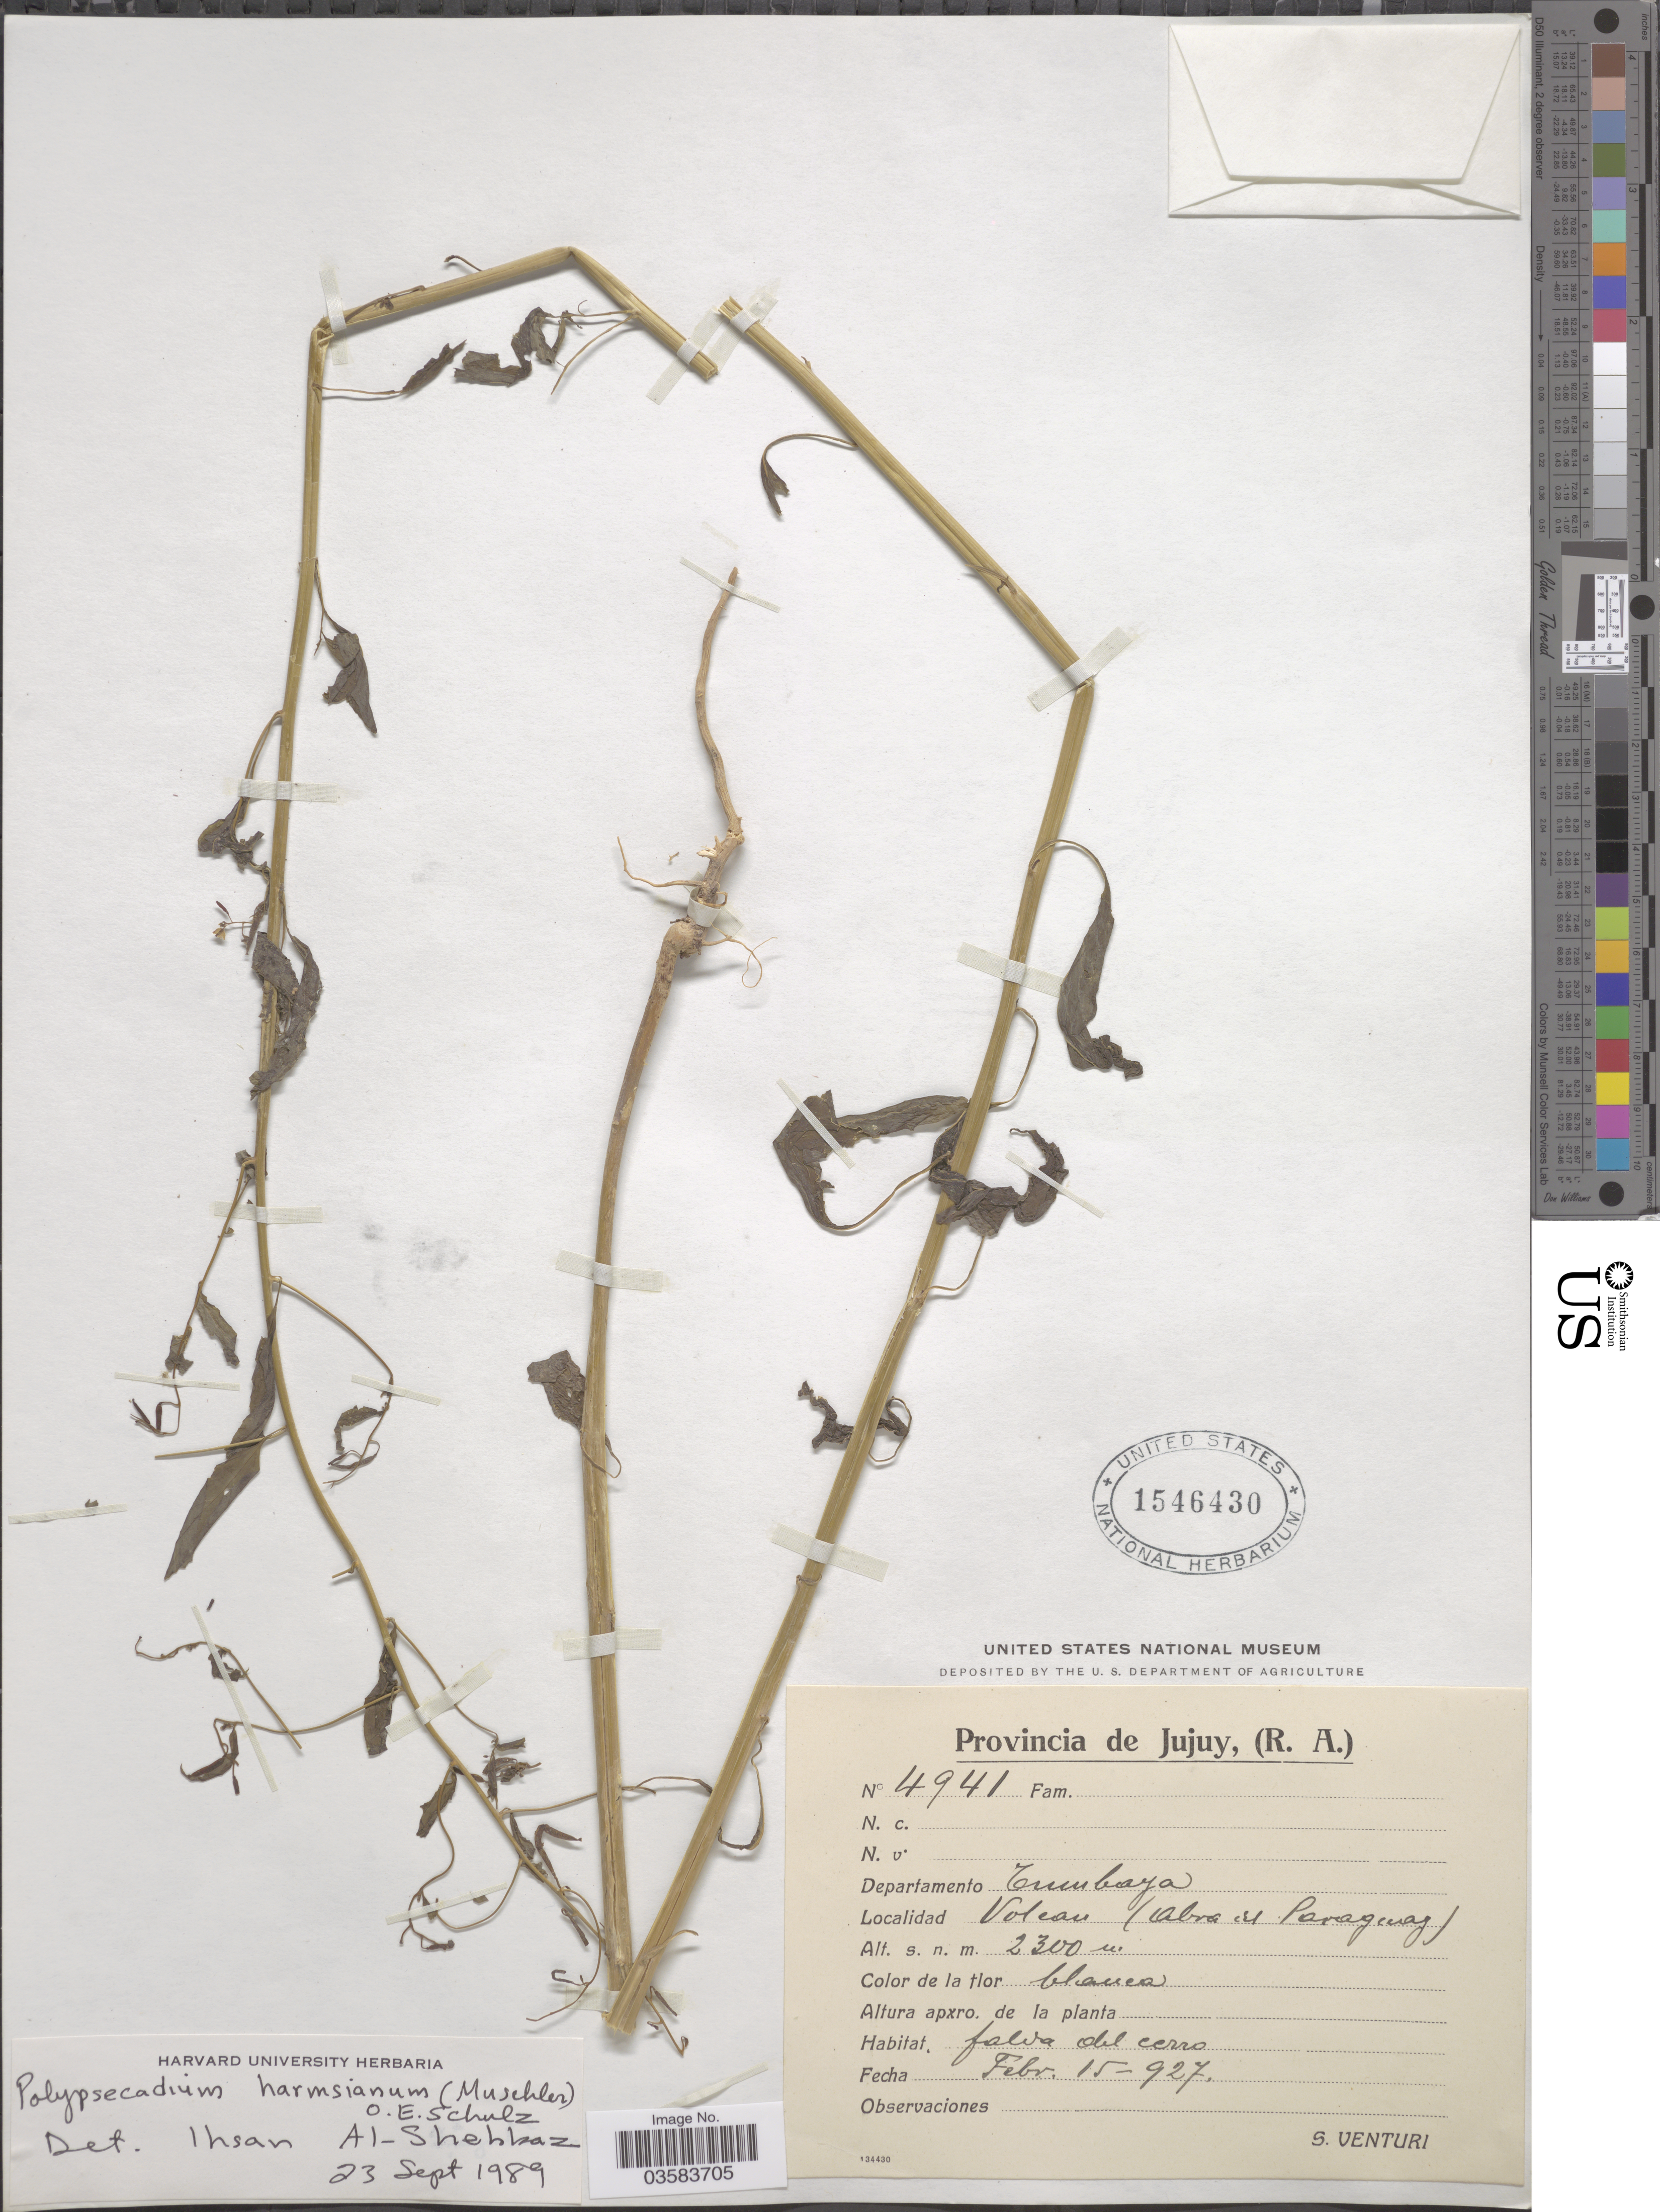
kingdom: Plantae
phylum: Tracheophyta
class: Magnoliopsida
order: Brassicales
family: Brassicaceae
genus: Polypsecadium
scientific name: Polypsecadium harmsianum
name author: (Muschl.) O.E. Schulz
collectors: S. Venturi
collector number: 4941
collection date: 1927-02-15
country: Argentina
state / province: Jujuy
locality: Departamento Tumbaya. Volcan (abra al Paraguay).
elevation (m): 2300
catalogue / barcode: US 1546430